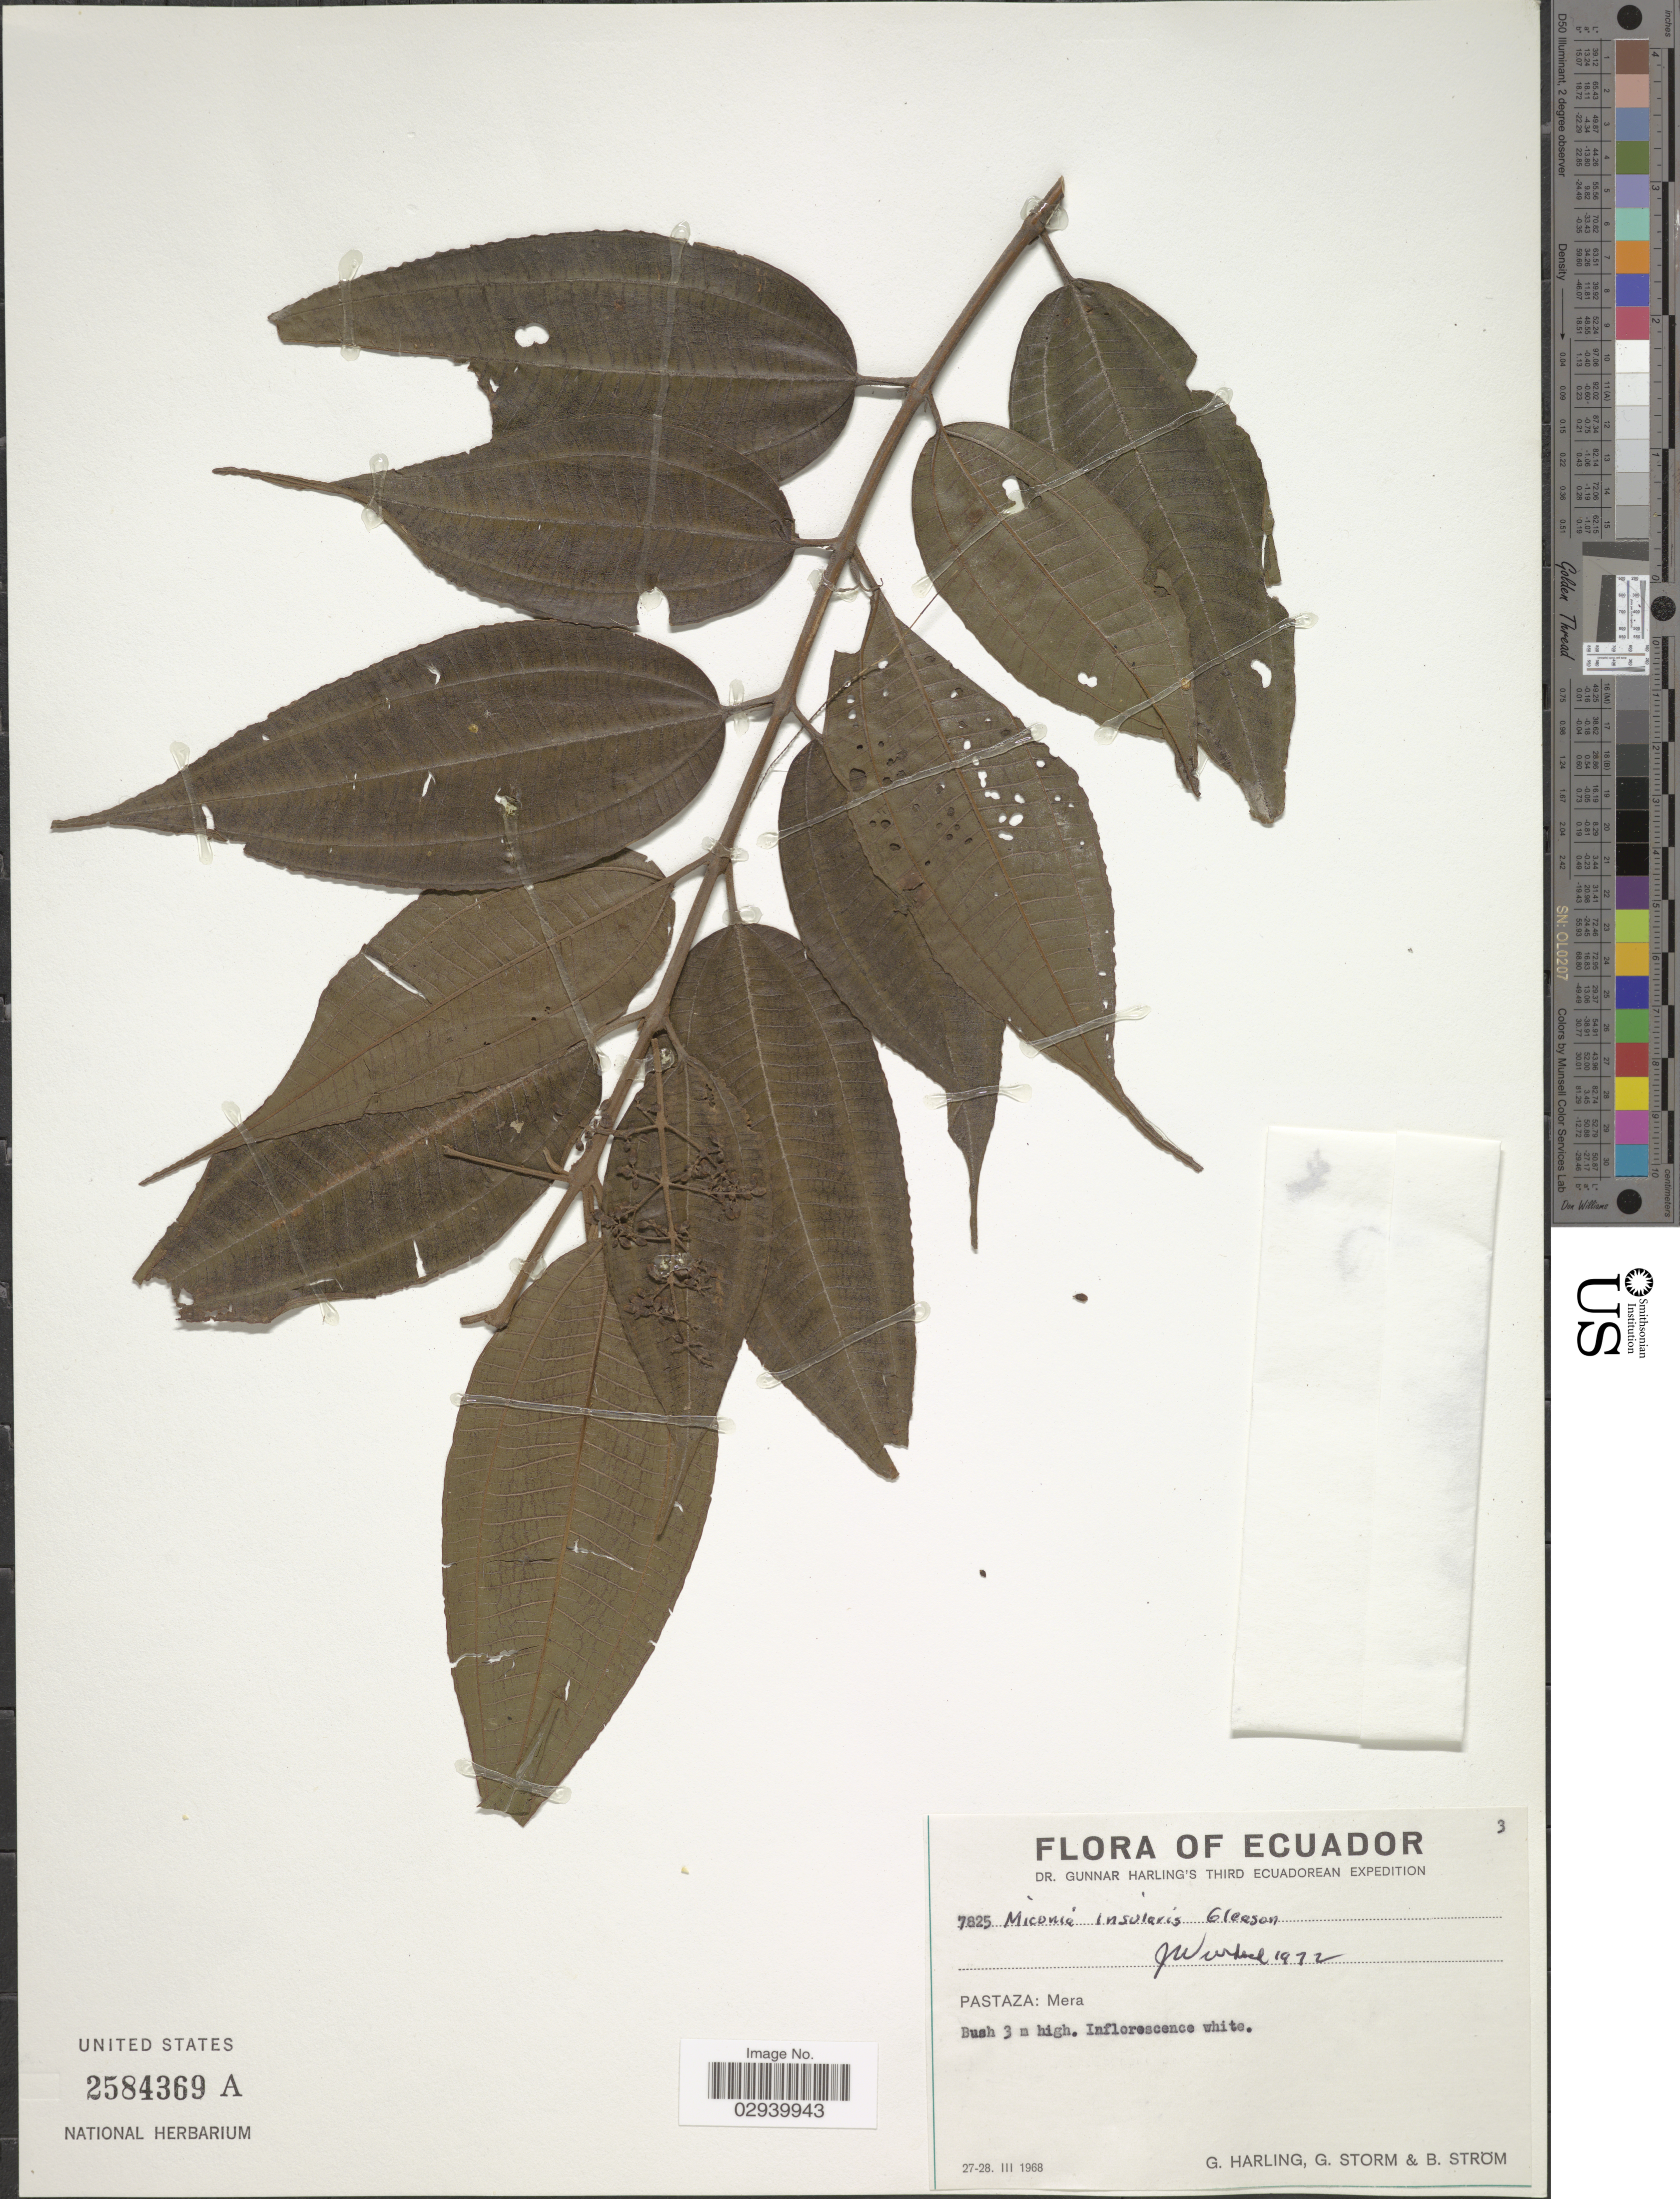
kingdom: Plantae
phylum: Tracheophyta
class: Magnoliopsida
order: Myrtales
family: Melastomataceae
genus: Miconia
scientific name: Miconia insularis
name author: Gleason in I.M. Johnst.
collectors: G. Harling, G. Storm & B. Ström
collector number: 7825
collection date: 1968-03-27/1968-03-28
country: Ecuador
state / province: Pastaza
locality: Pastaza: Mera.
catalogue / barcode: US 2584369A